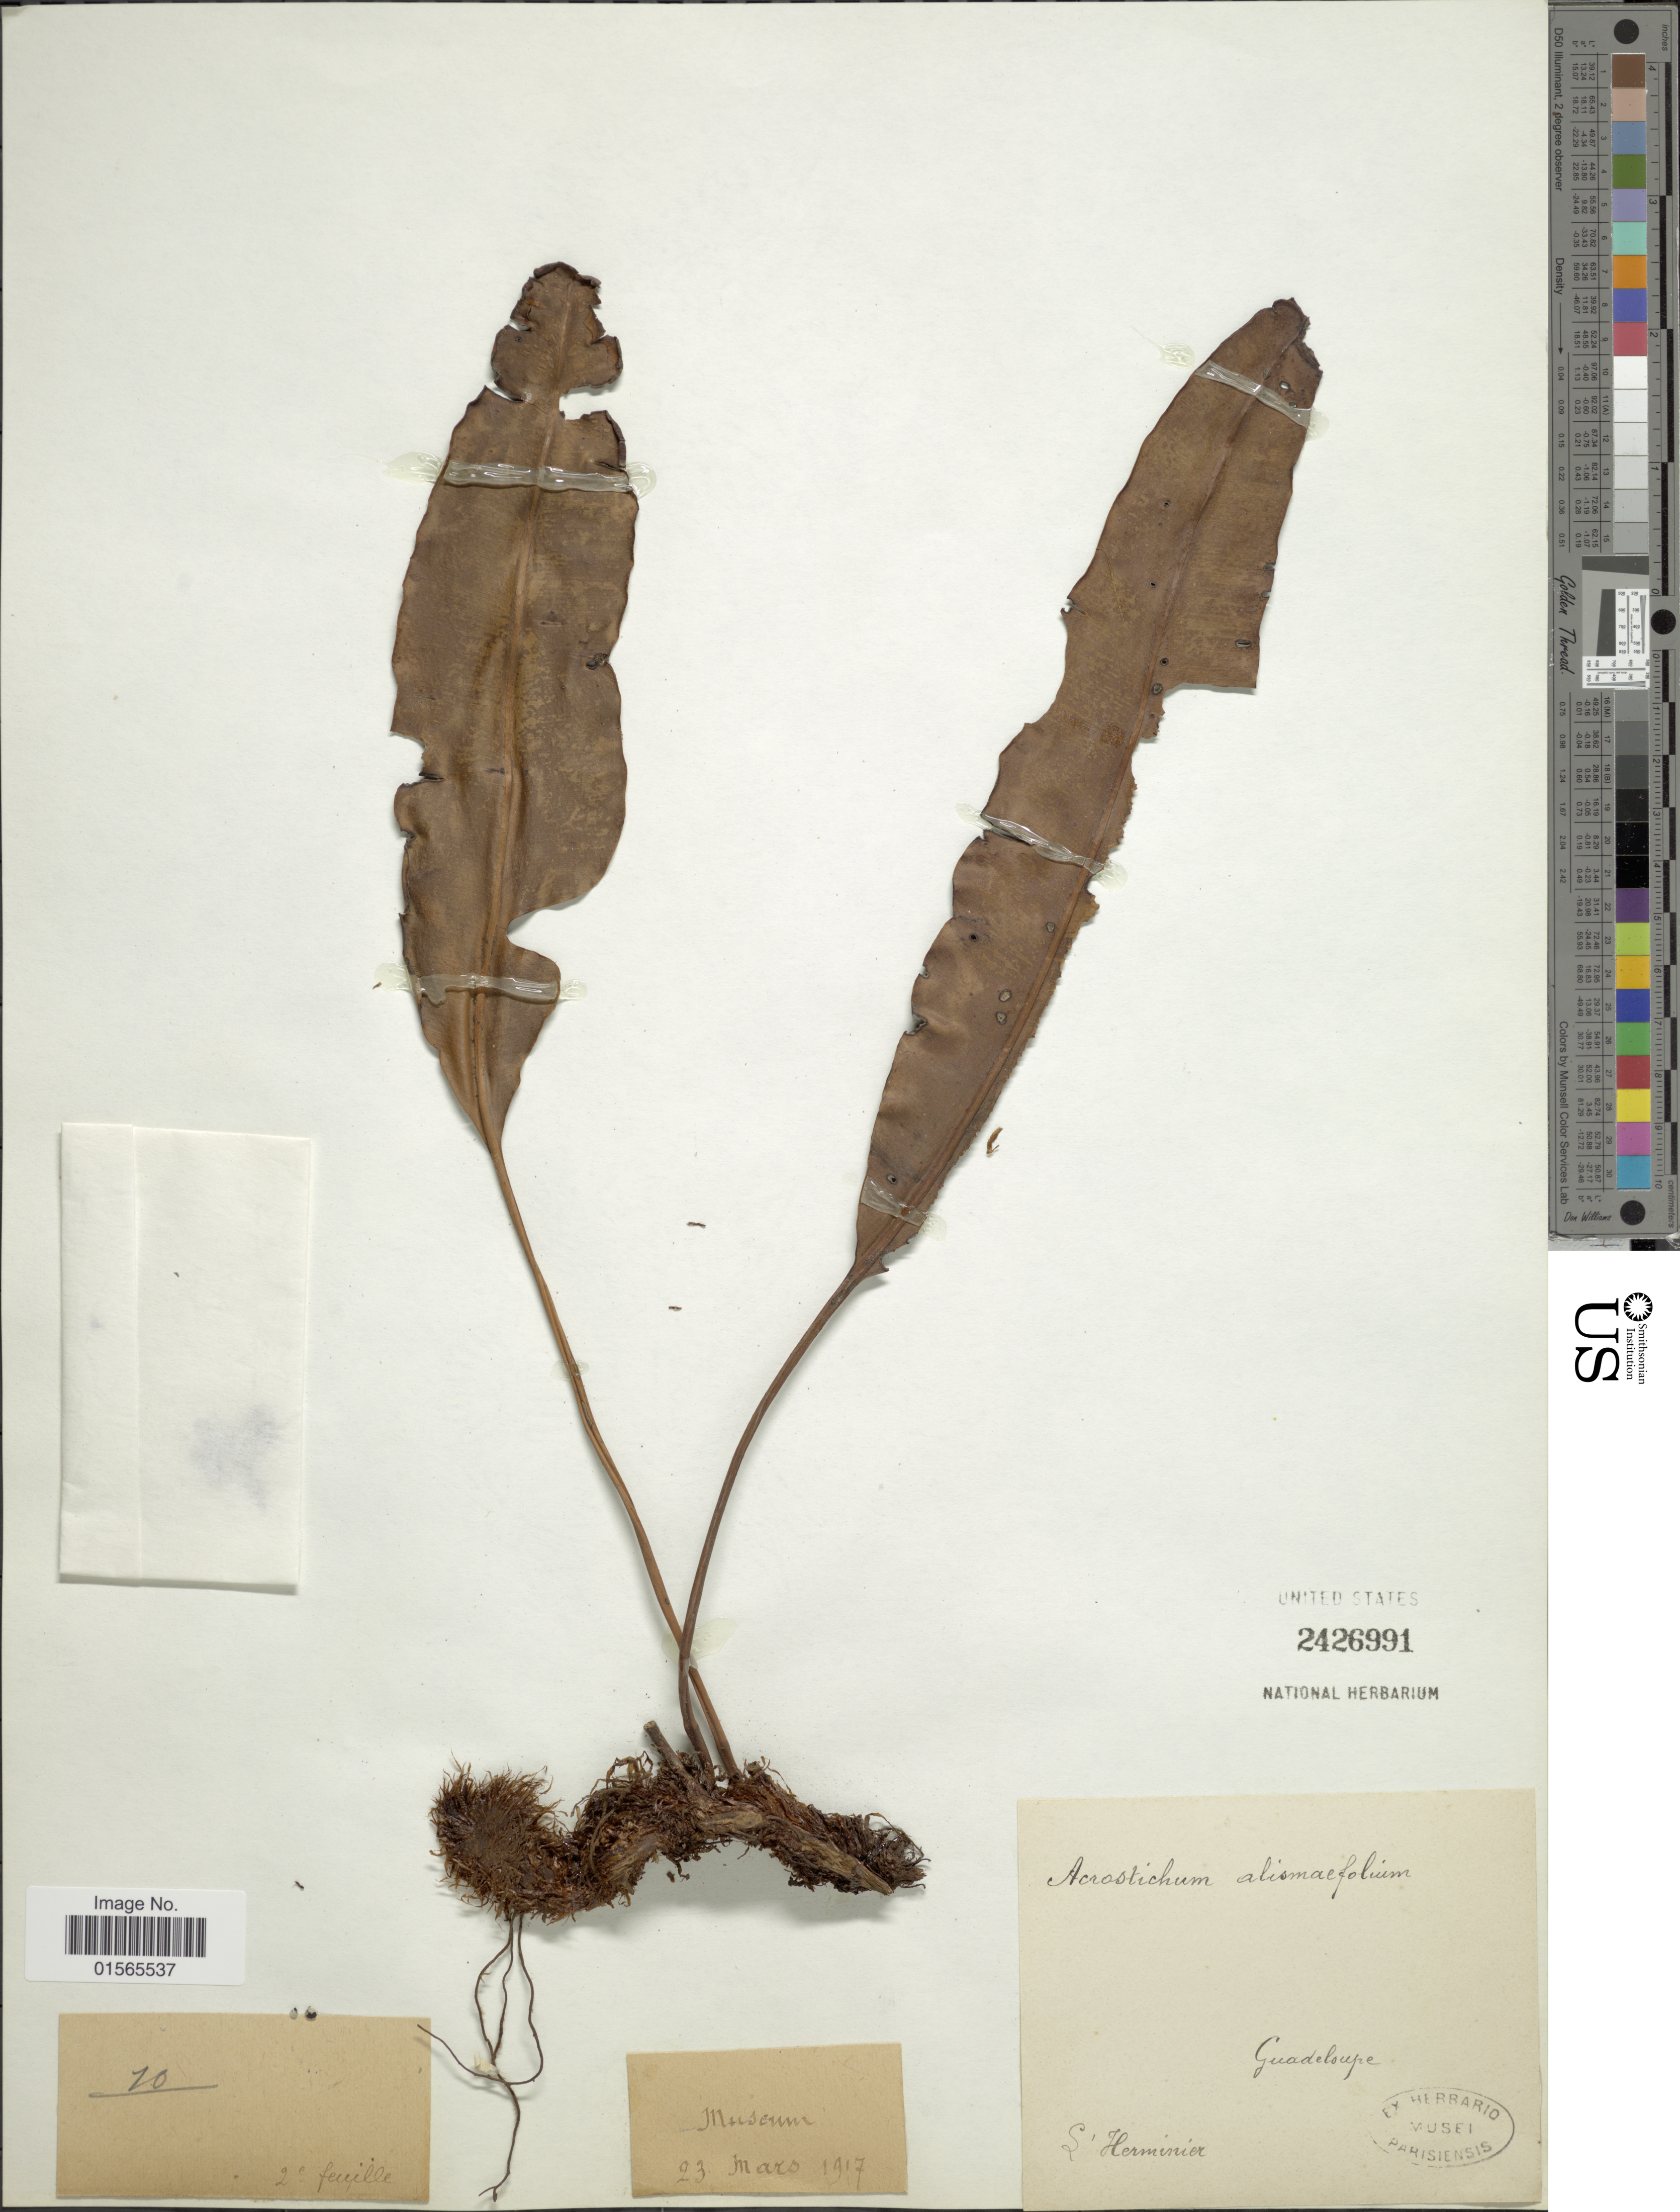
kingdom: Plantae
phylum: Tracheophyta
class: Polypodiopsida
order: Polypodiales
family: Dryopteridaceae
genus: Elaphoglossum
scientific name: Elaphoglossum impressum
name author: (Fée) T. Moore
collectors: -. L'Herminier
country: Guadeloupe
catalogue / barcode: US 2426991